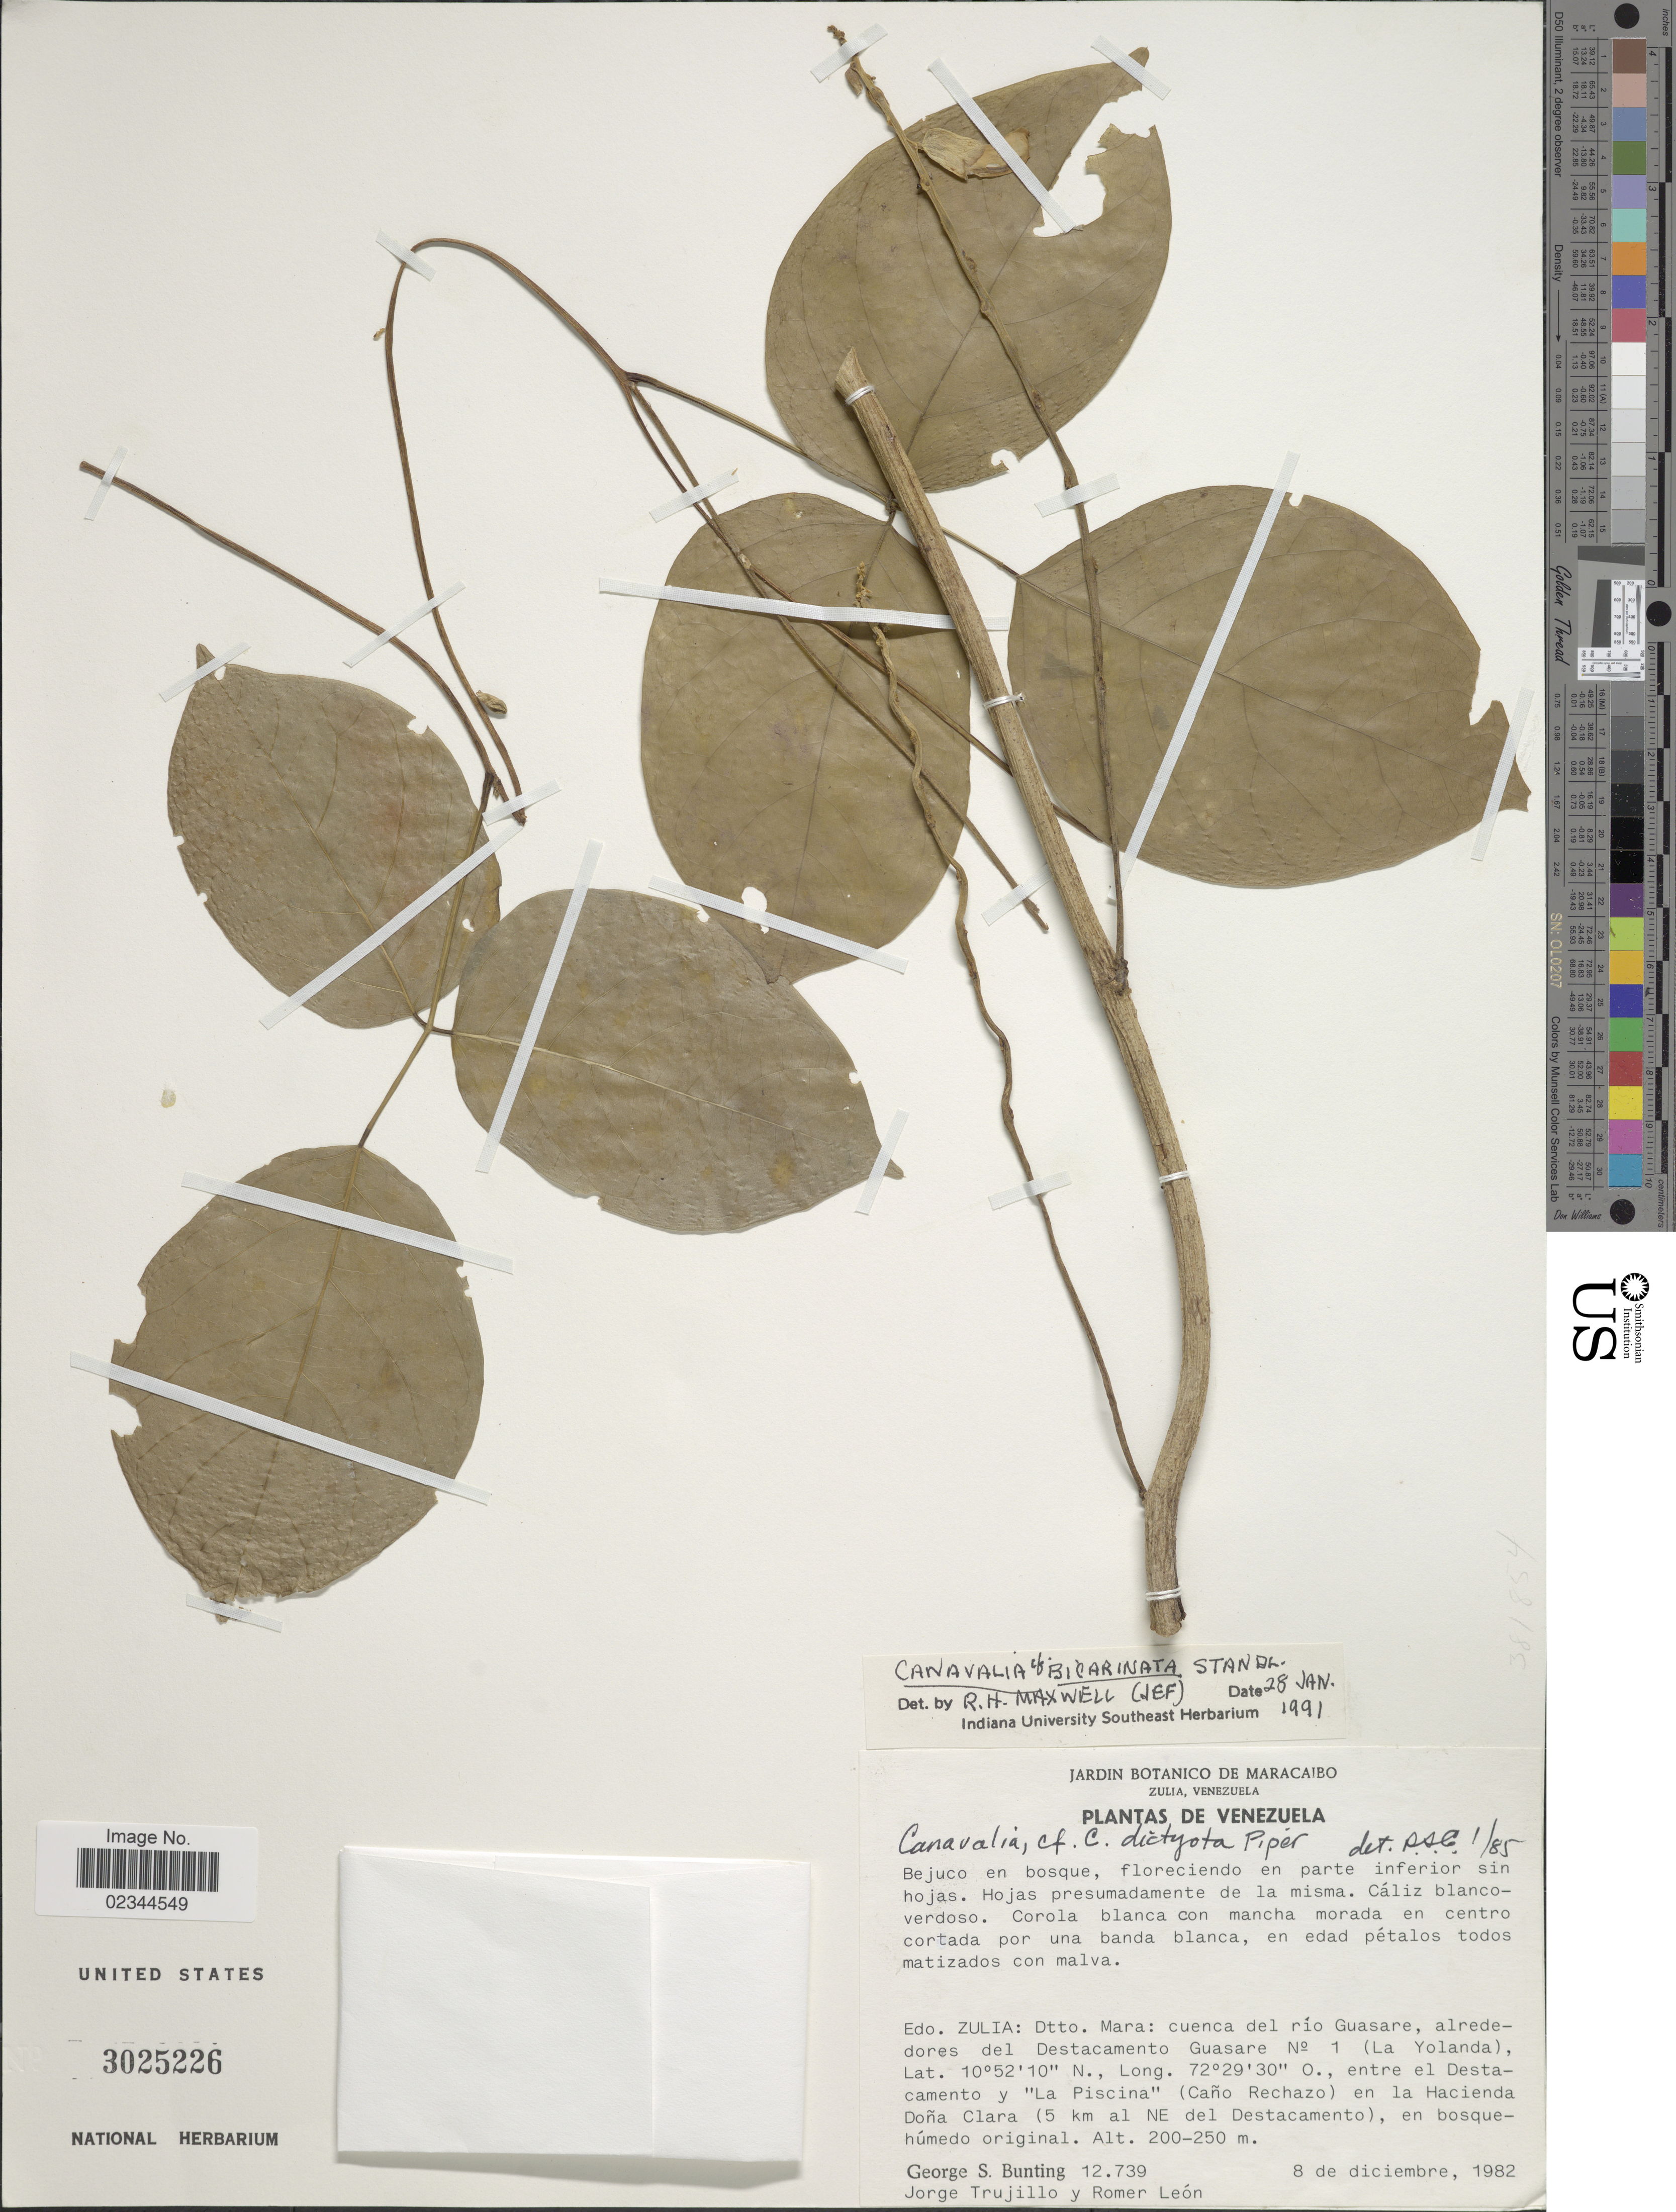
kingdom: Plantae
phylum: Tracheophyta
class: Magnoliopsida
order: Fabales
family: Fabaceae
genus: Canavalia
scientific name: Canavalia bicarinata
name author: Standl.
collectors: G. S. Bunting, J. Trujillo & R. León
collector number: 12739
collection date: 1982-12-08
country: Venezuela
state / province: Zulia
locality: Dtto. Mara, cuenca del Rio Guasare, alrededores del Destacamento Guasare No 1 9La Yolanda), entre el Destacamento y La Piscina 9Cano Rechazo) en la Hacienda Dona Clara (5 km al NE del Destacamento)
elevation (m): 200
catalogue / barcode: US 3025226